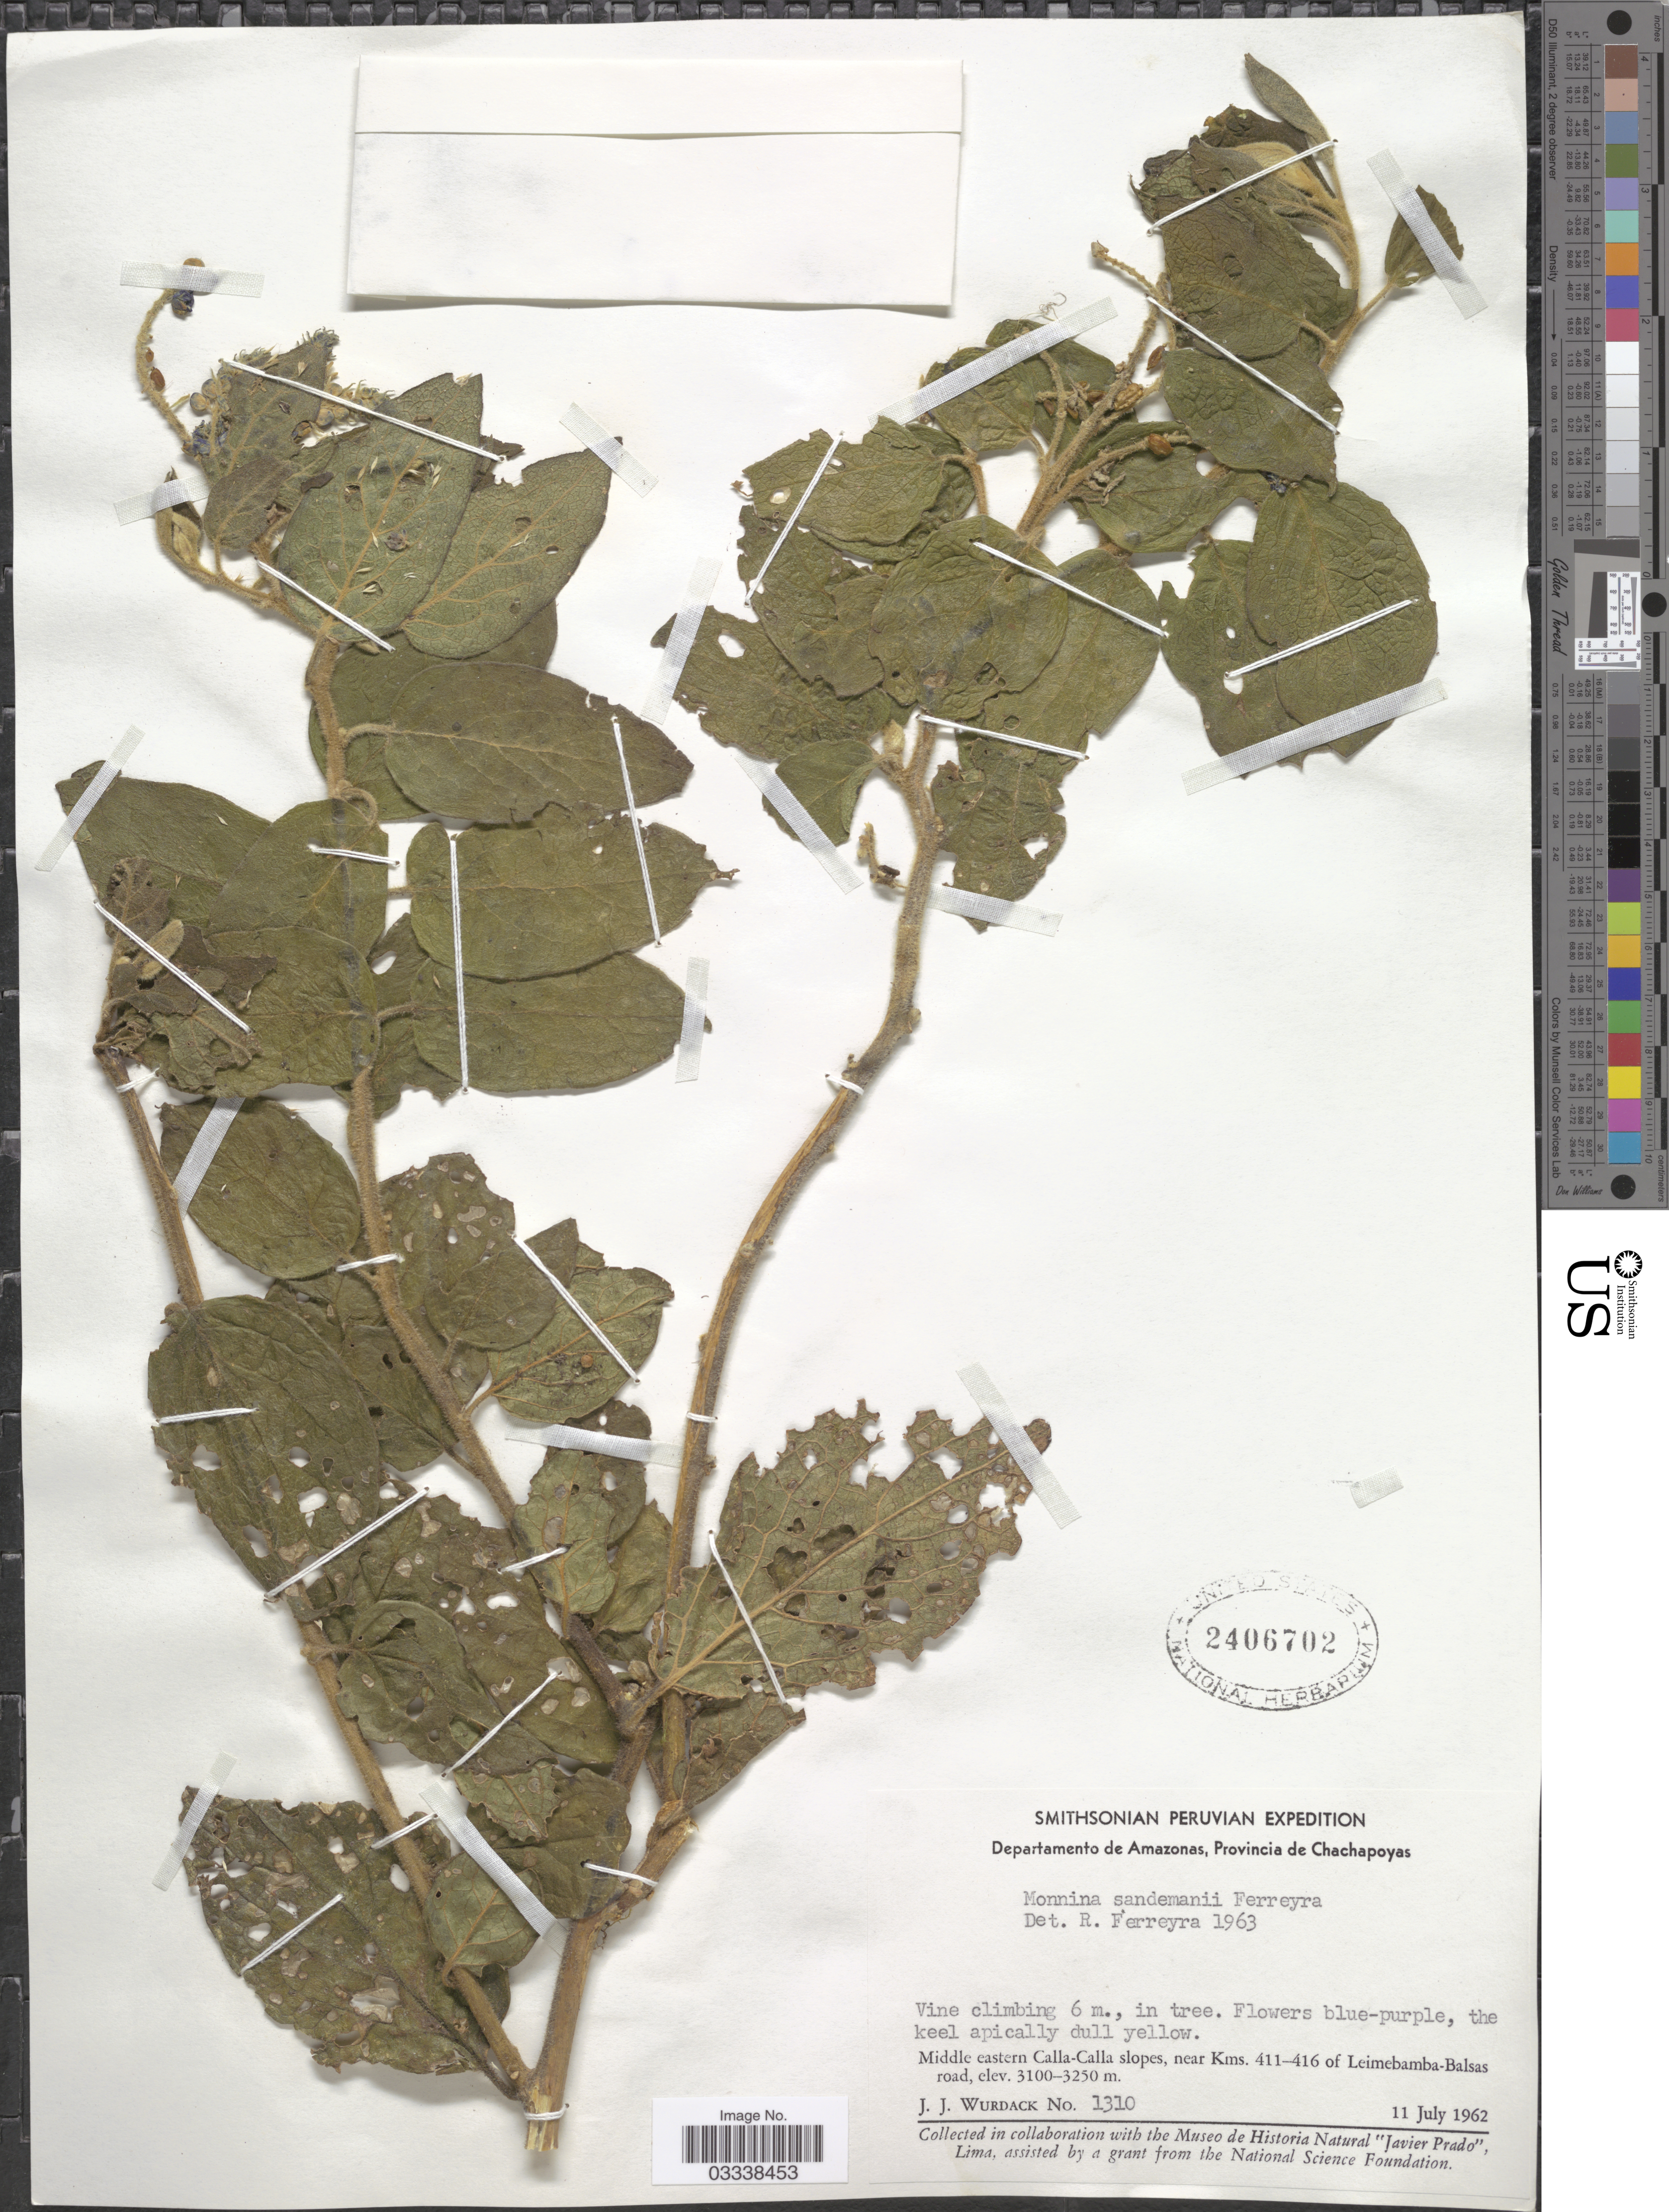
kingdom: Plantae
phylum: Tracheophyta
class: Magnoliopsida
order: Fabales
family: Polygalaceae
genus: Monnina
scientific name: Monnina sandemanii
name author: Ferreyra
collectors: J. J. Wurdack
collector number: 1310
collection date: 1962-07-11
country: Peru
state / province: Amazonas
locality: Departamento de Amazonas, Provincia de Chachapoyas, Middle eastern Calla-Calla slopes, near Kms. 411-416 of Leimebamba-Balsas road.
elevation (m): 3100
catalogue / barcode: US 2406702